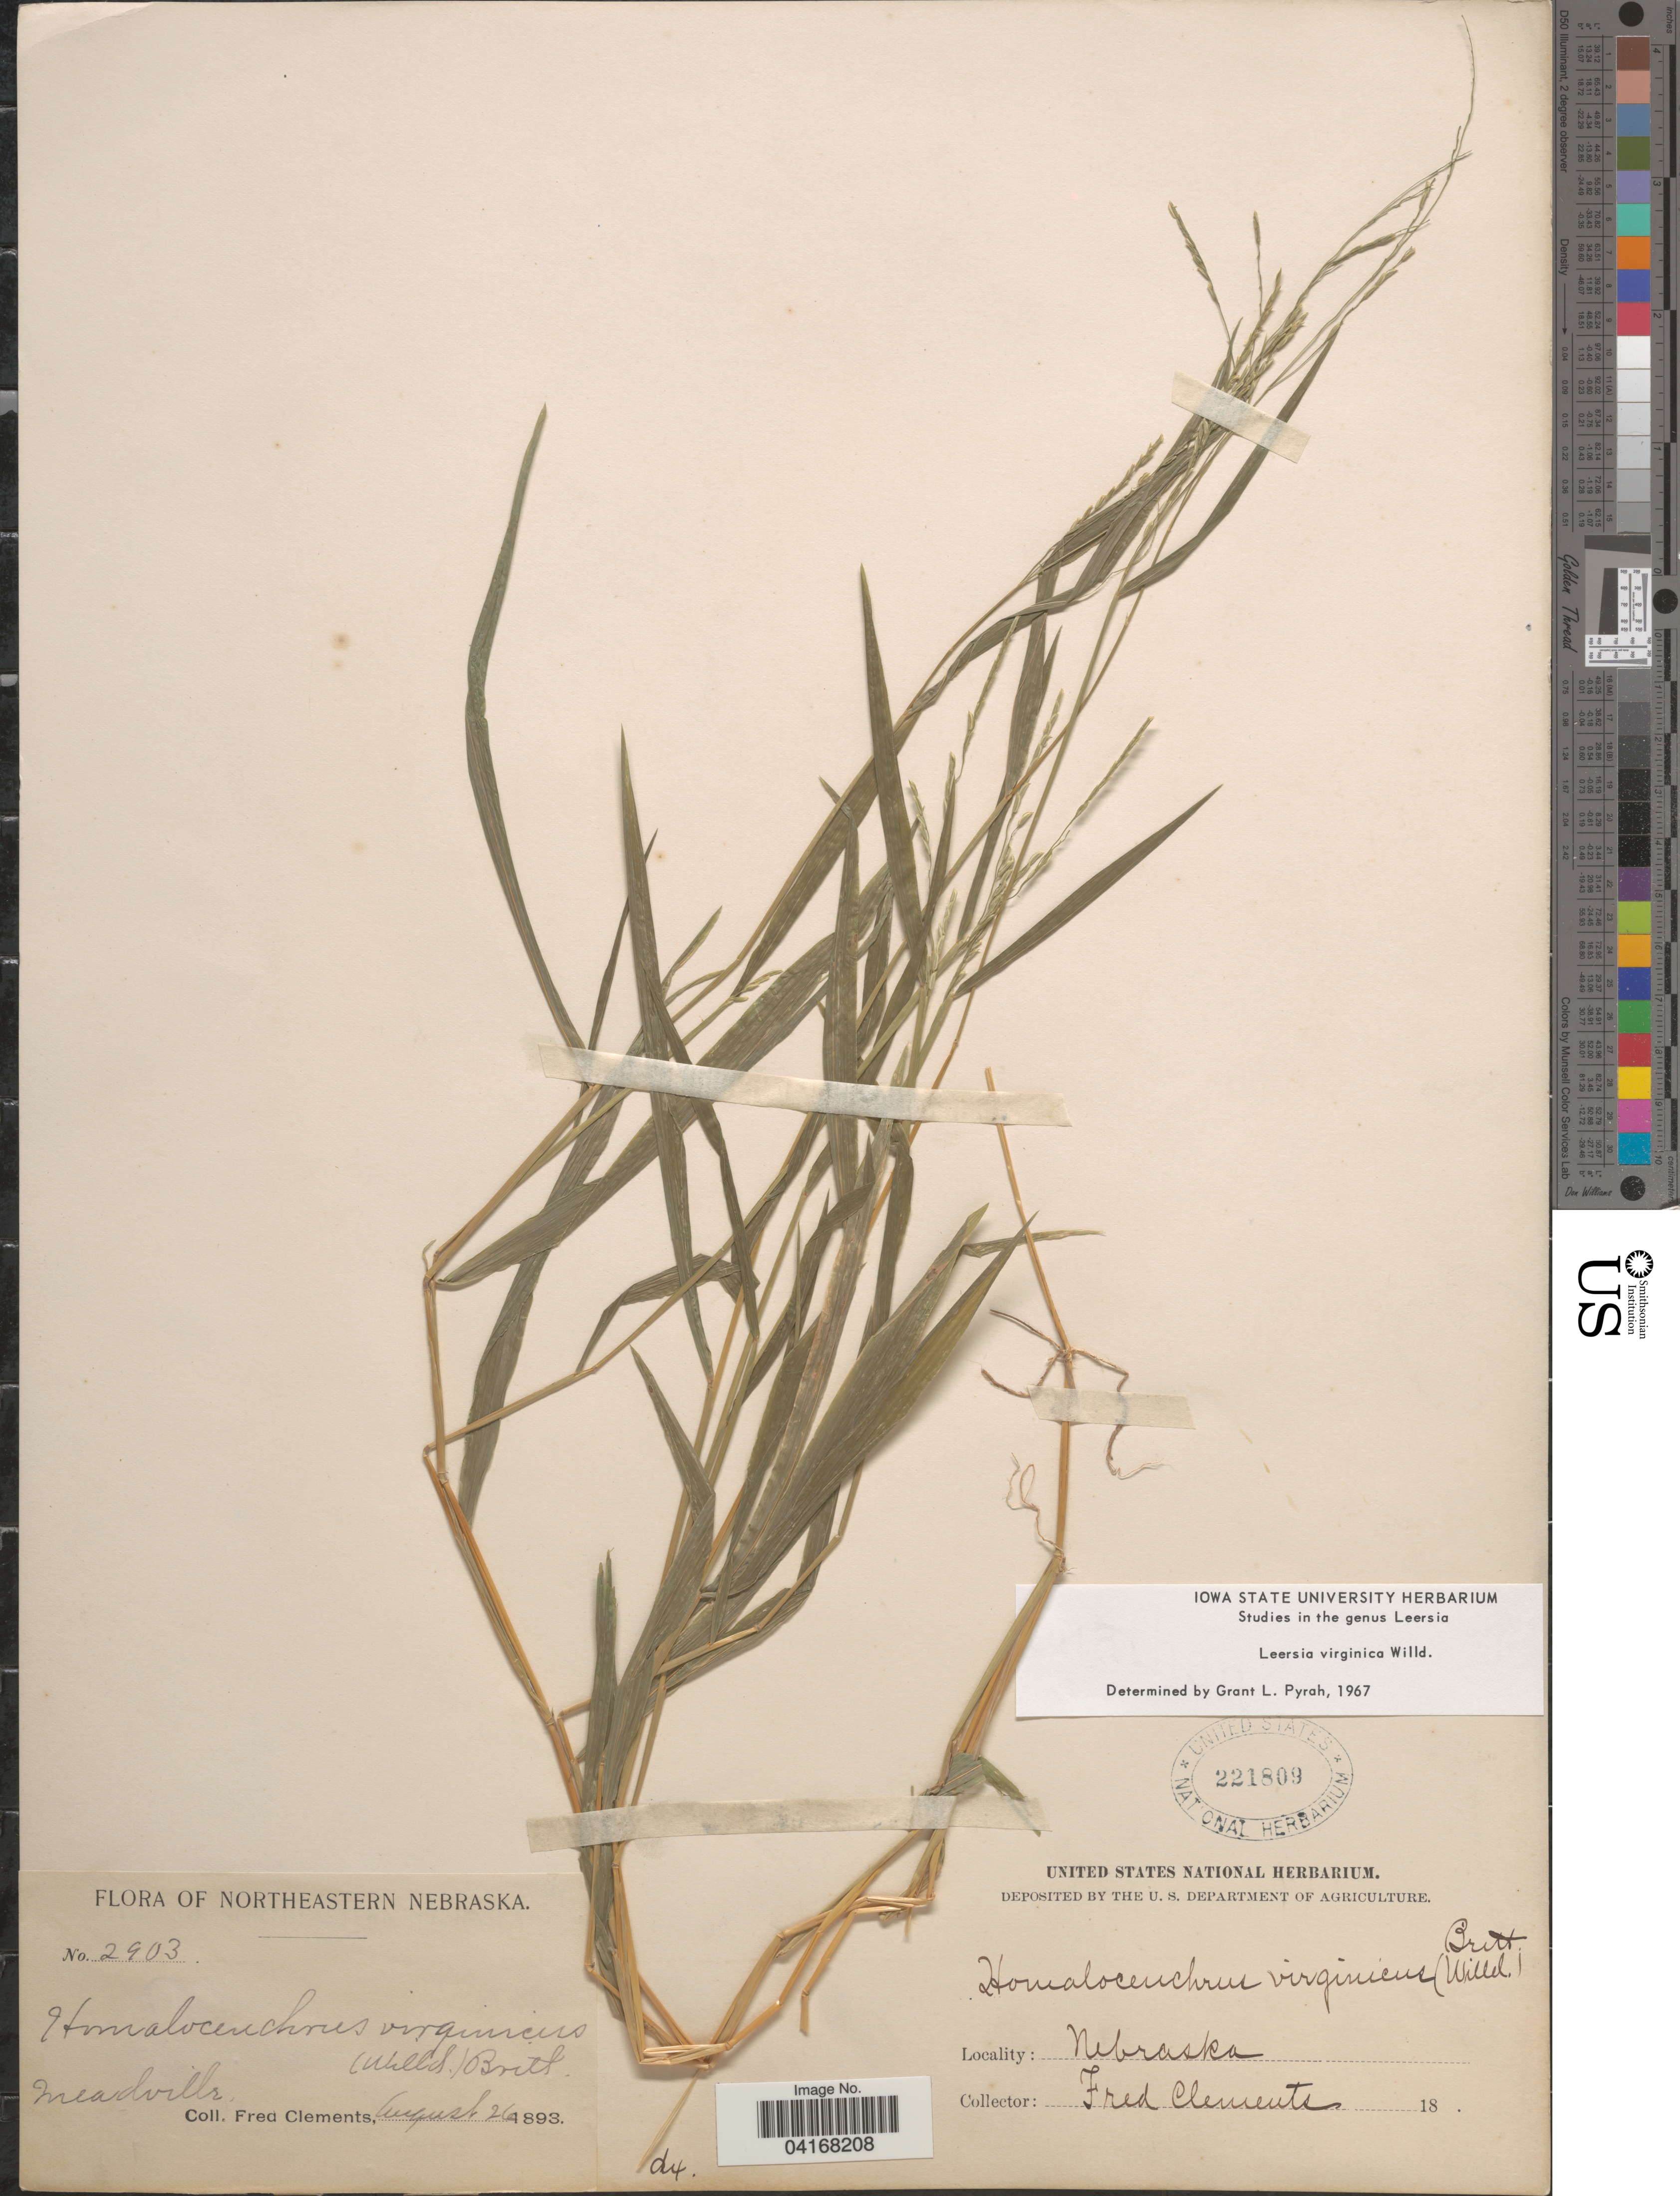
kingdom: Plantae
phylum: Tracheophyta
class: Liliopsida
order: Poales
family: Poaceae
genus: Leersia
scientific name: Leersia virginica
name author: Willd.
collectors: F. Clements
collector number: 2903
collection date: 1898-08-26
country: United States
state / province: Nebraska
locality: Northeastern Nebraska. Meadville.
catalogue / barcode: US 221809